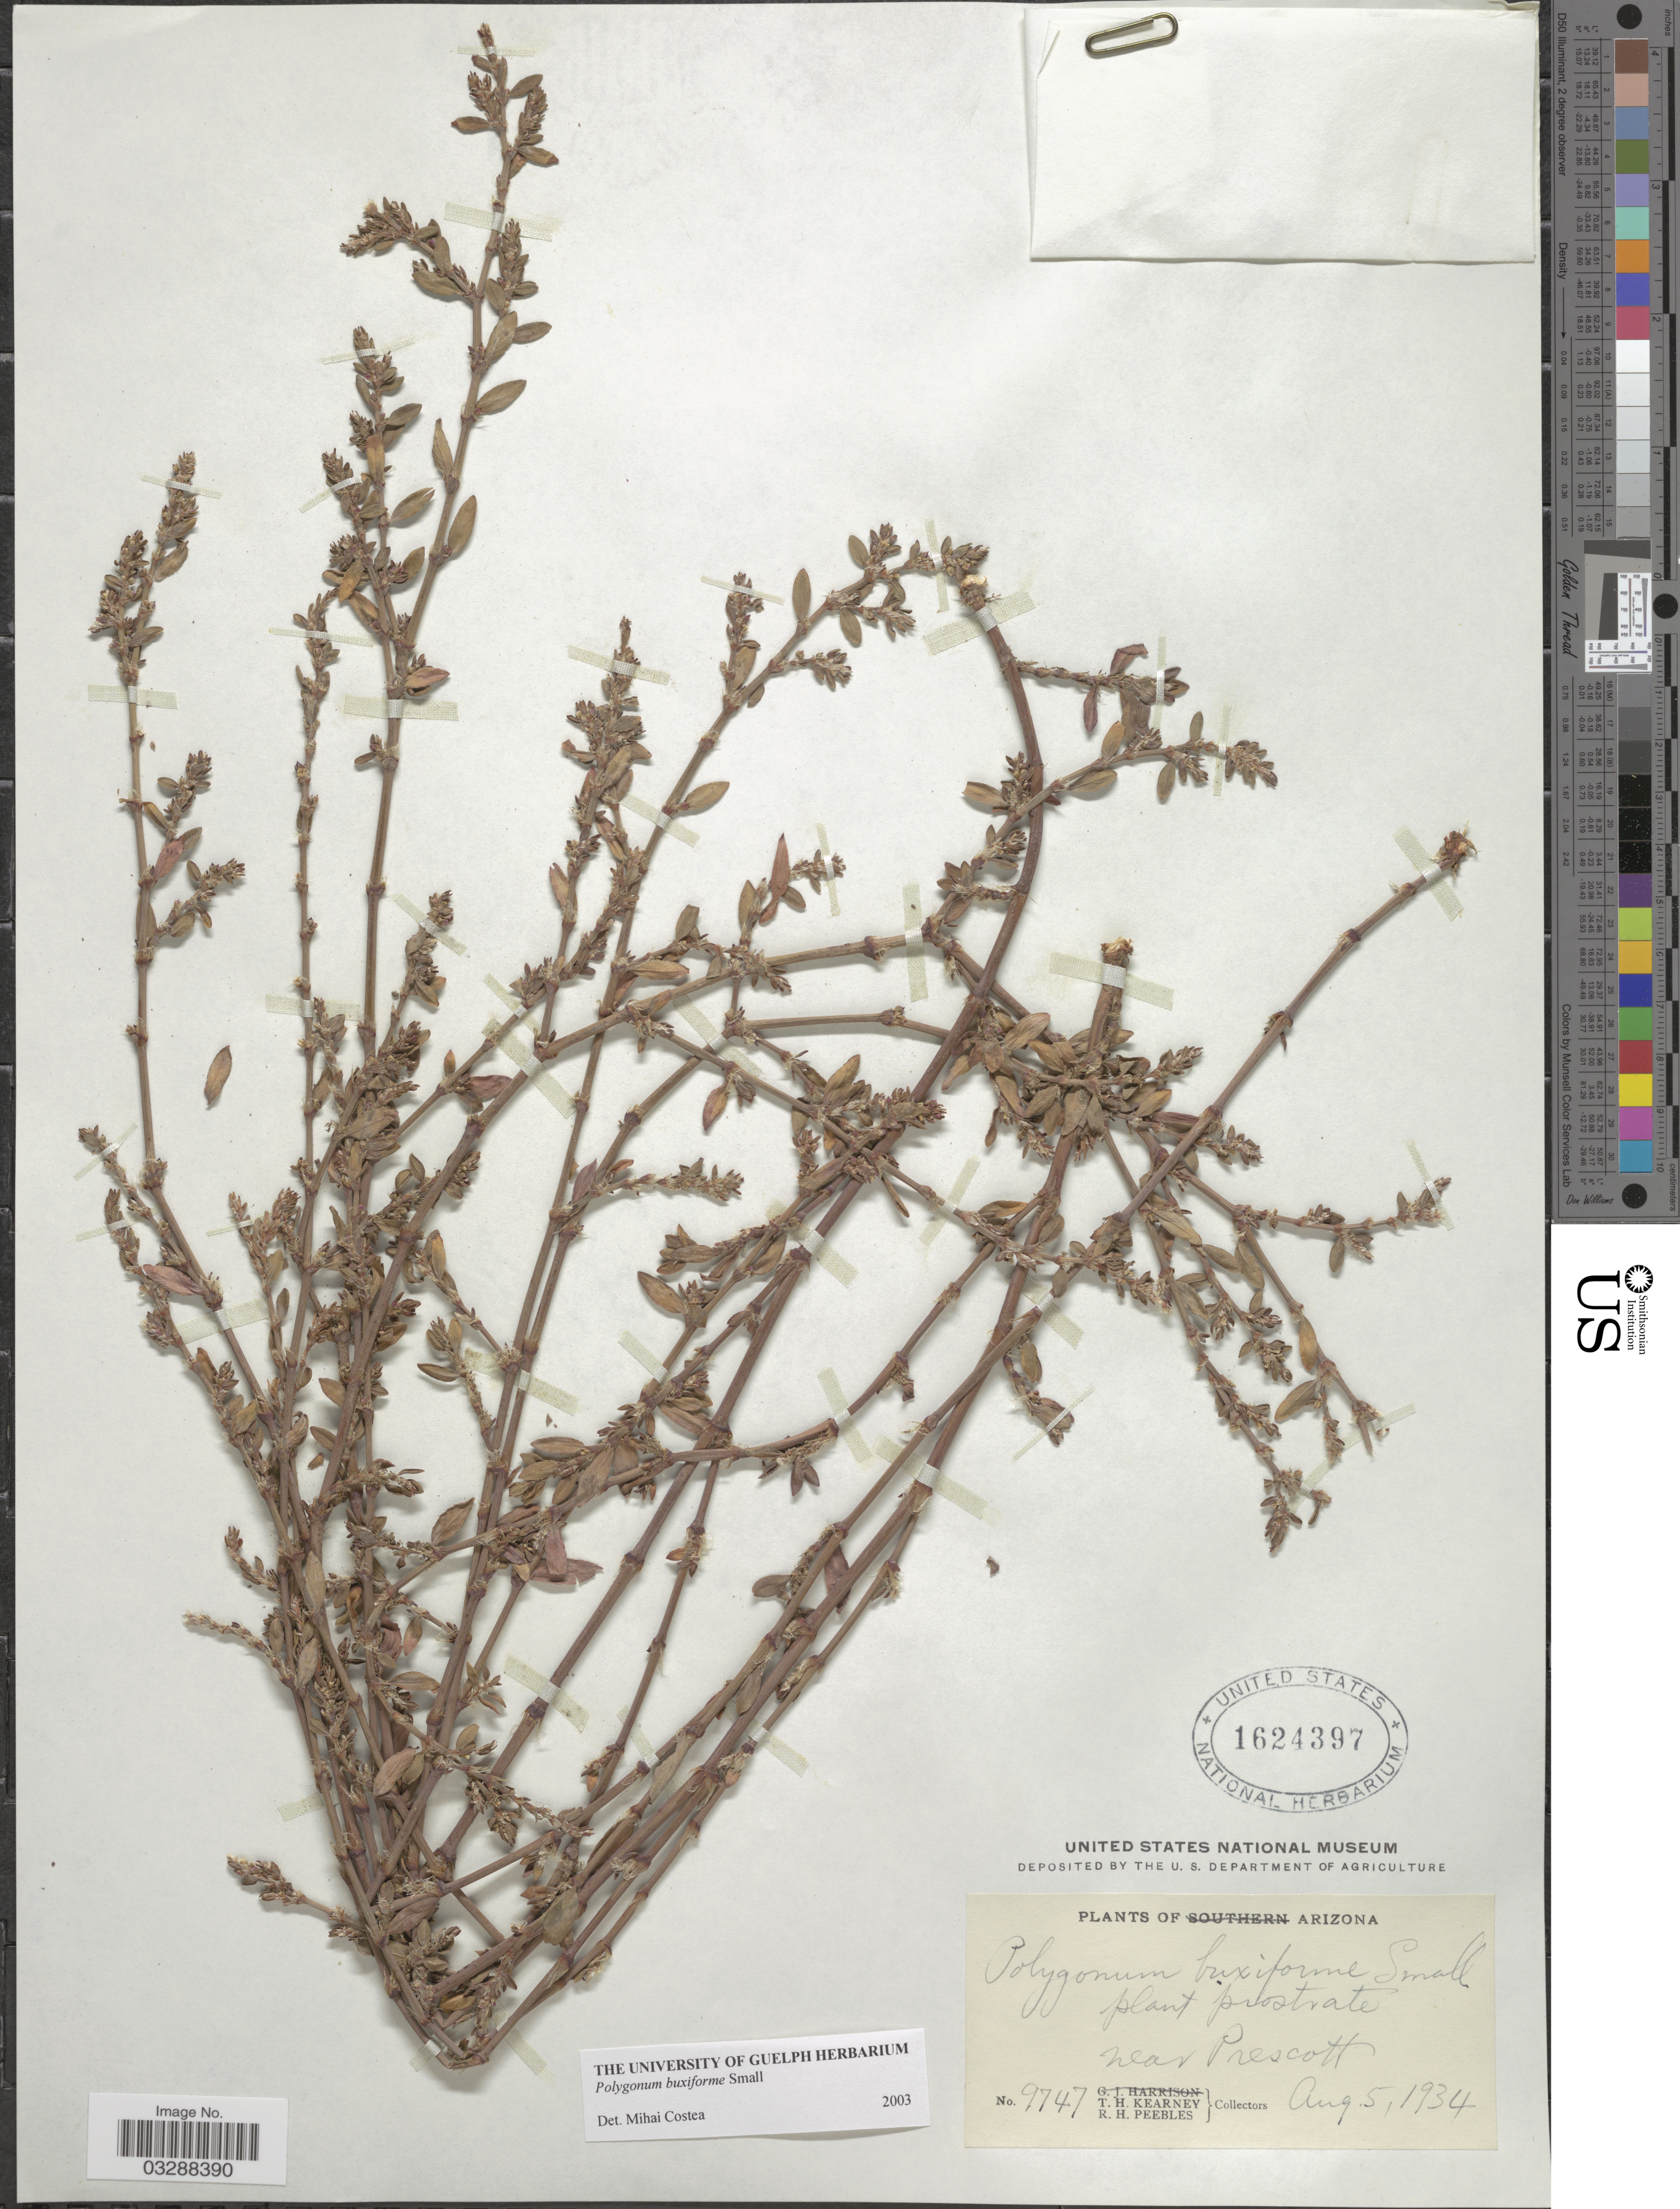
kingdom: Plantae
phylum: Tracheophyta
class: Magnoliopsida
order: Caryophyllales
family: Polygonaceae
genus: Polygonum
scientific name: Polygonum buxiforme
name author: Small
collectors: T. H. Kearney & R. H. Peebles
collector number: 9747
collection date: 1934-08-05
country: United States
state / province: Arizona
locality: Near Prescott.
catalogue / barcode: US 1624397